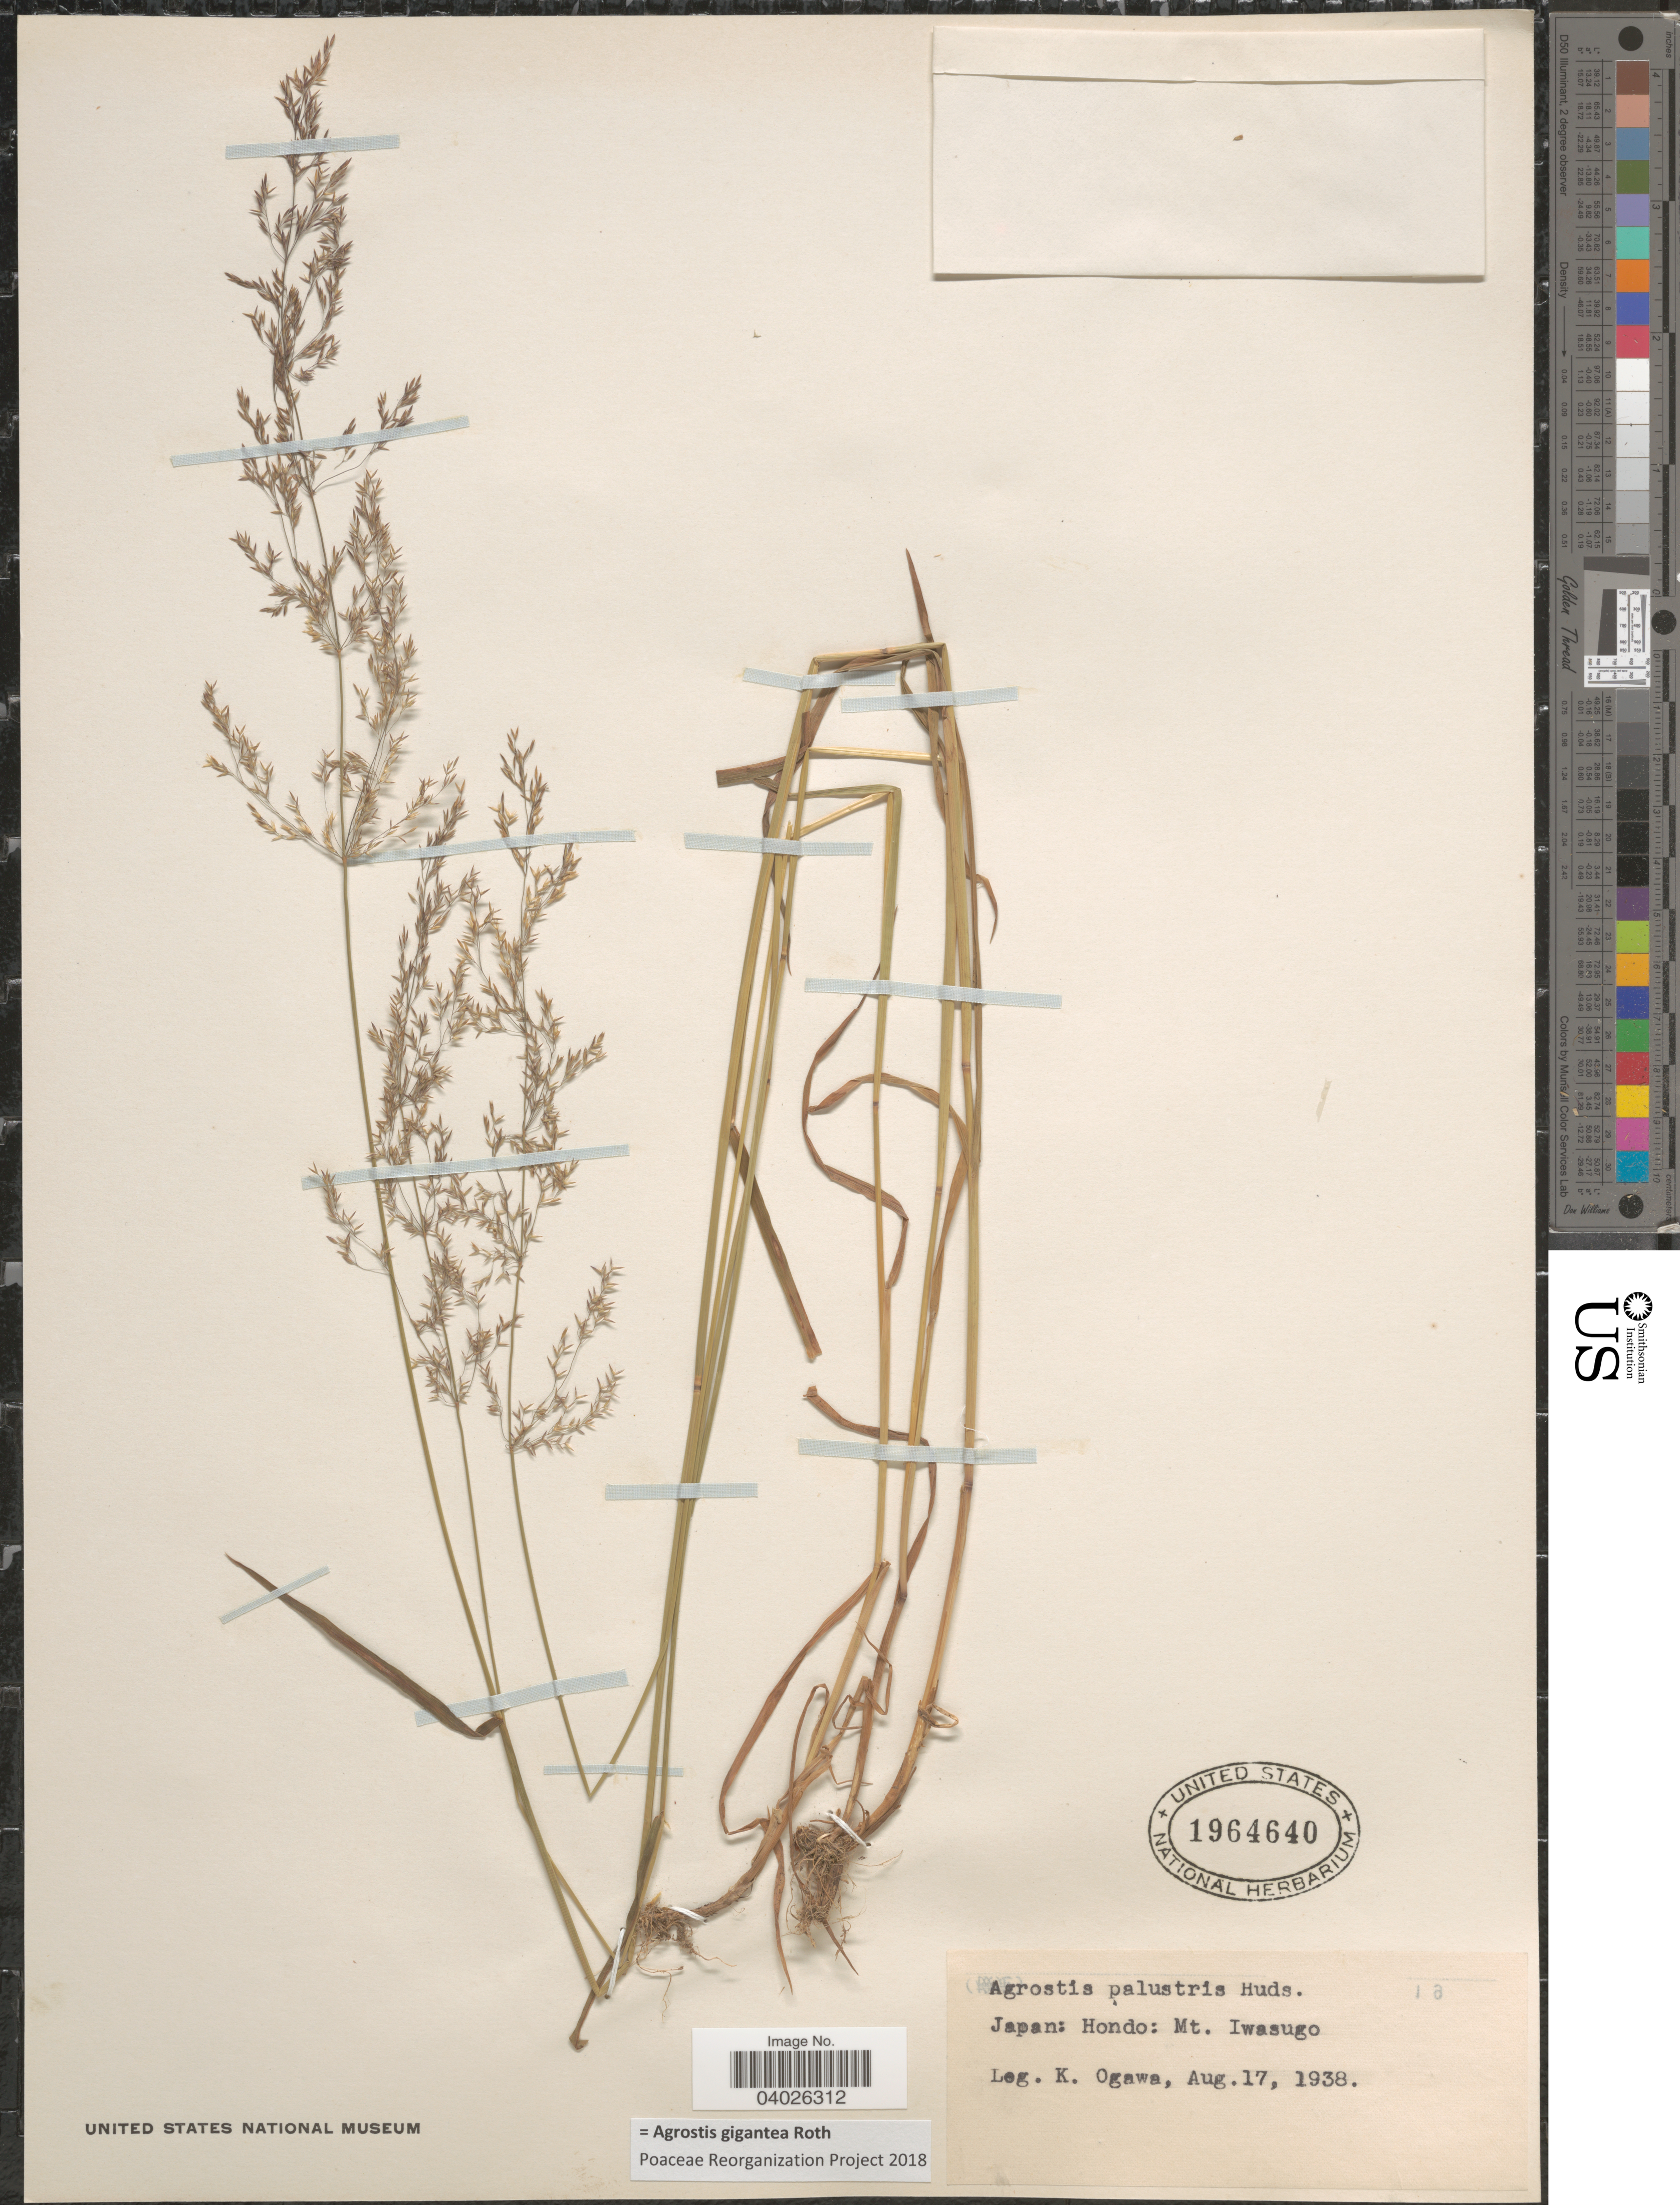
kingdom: Plantae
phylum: Tracheophyta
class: Liliopsida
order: Poales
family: Poaceae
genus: Agrostis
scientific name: Agrostis gigantea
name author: Roth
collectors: K. Ogawa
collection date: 1938-08-17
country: Japan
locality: Hondo: Mt. Iwasugo.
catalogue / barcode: US 1964640